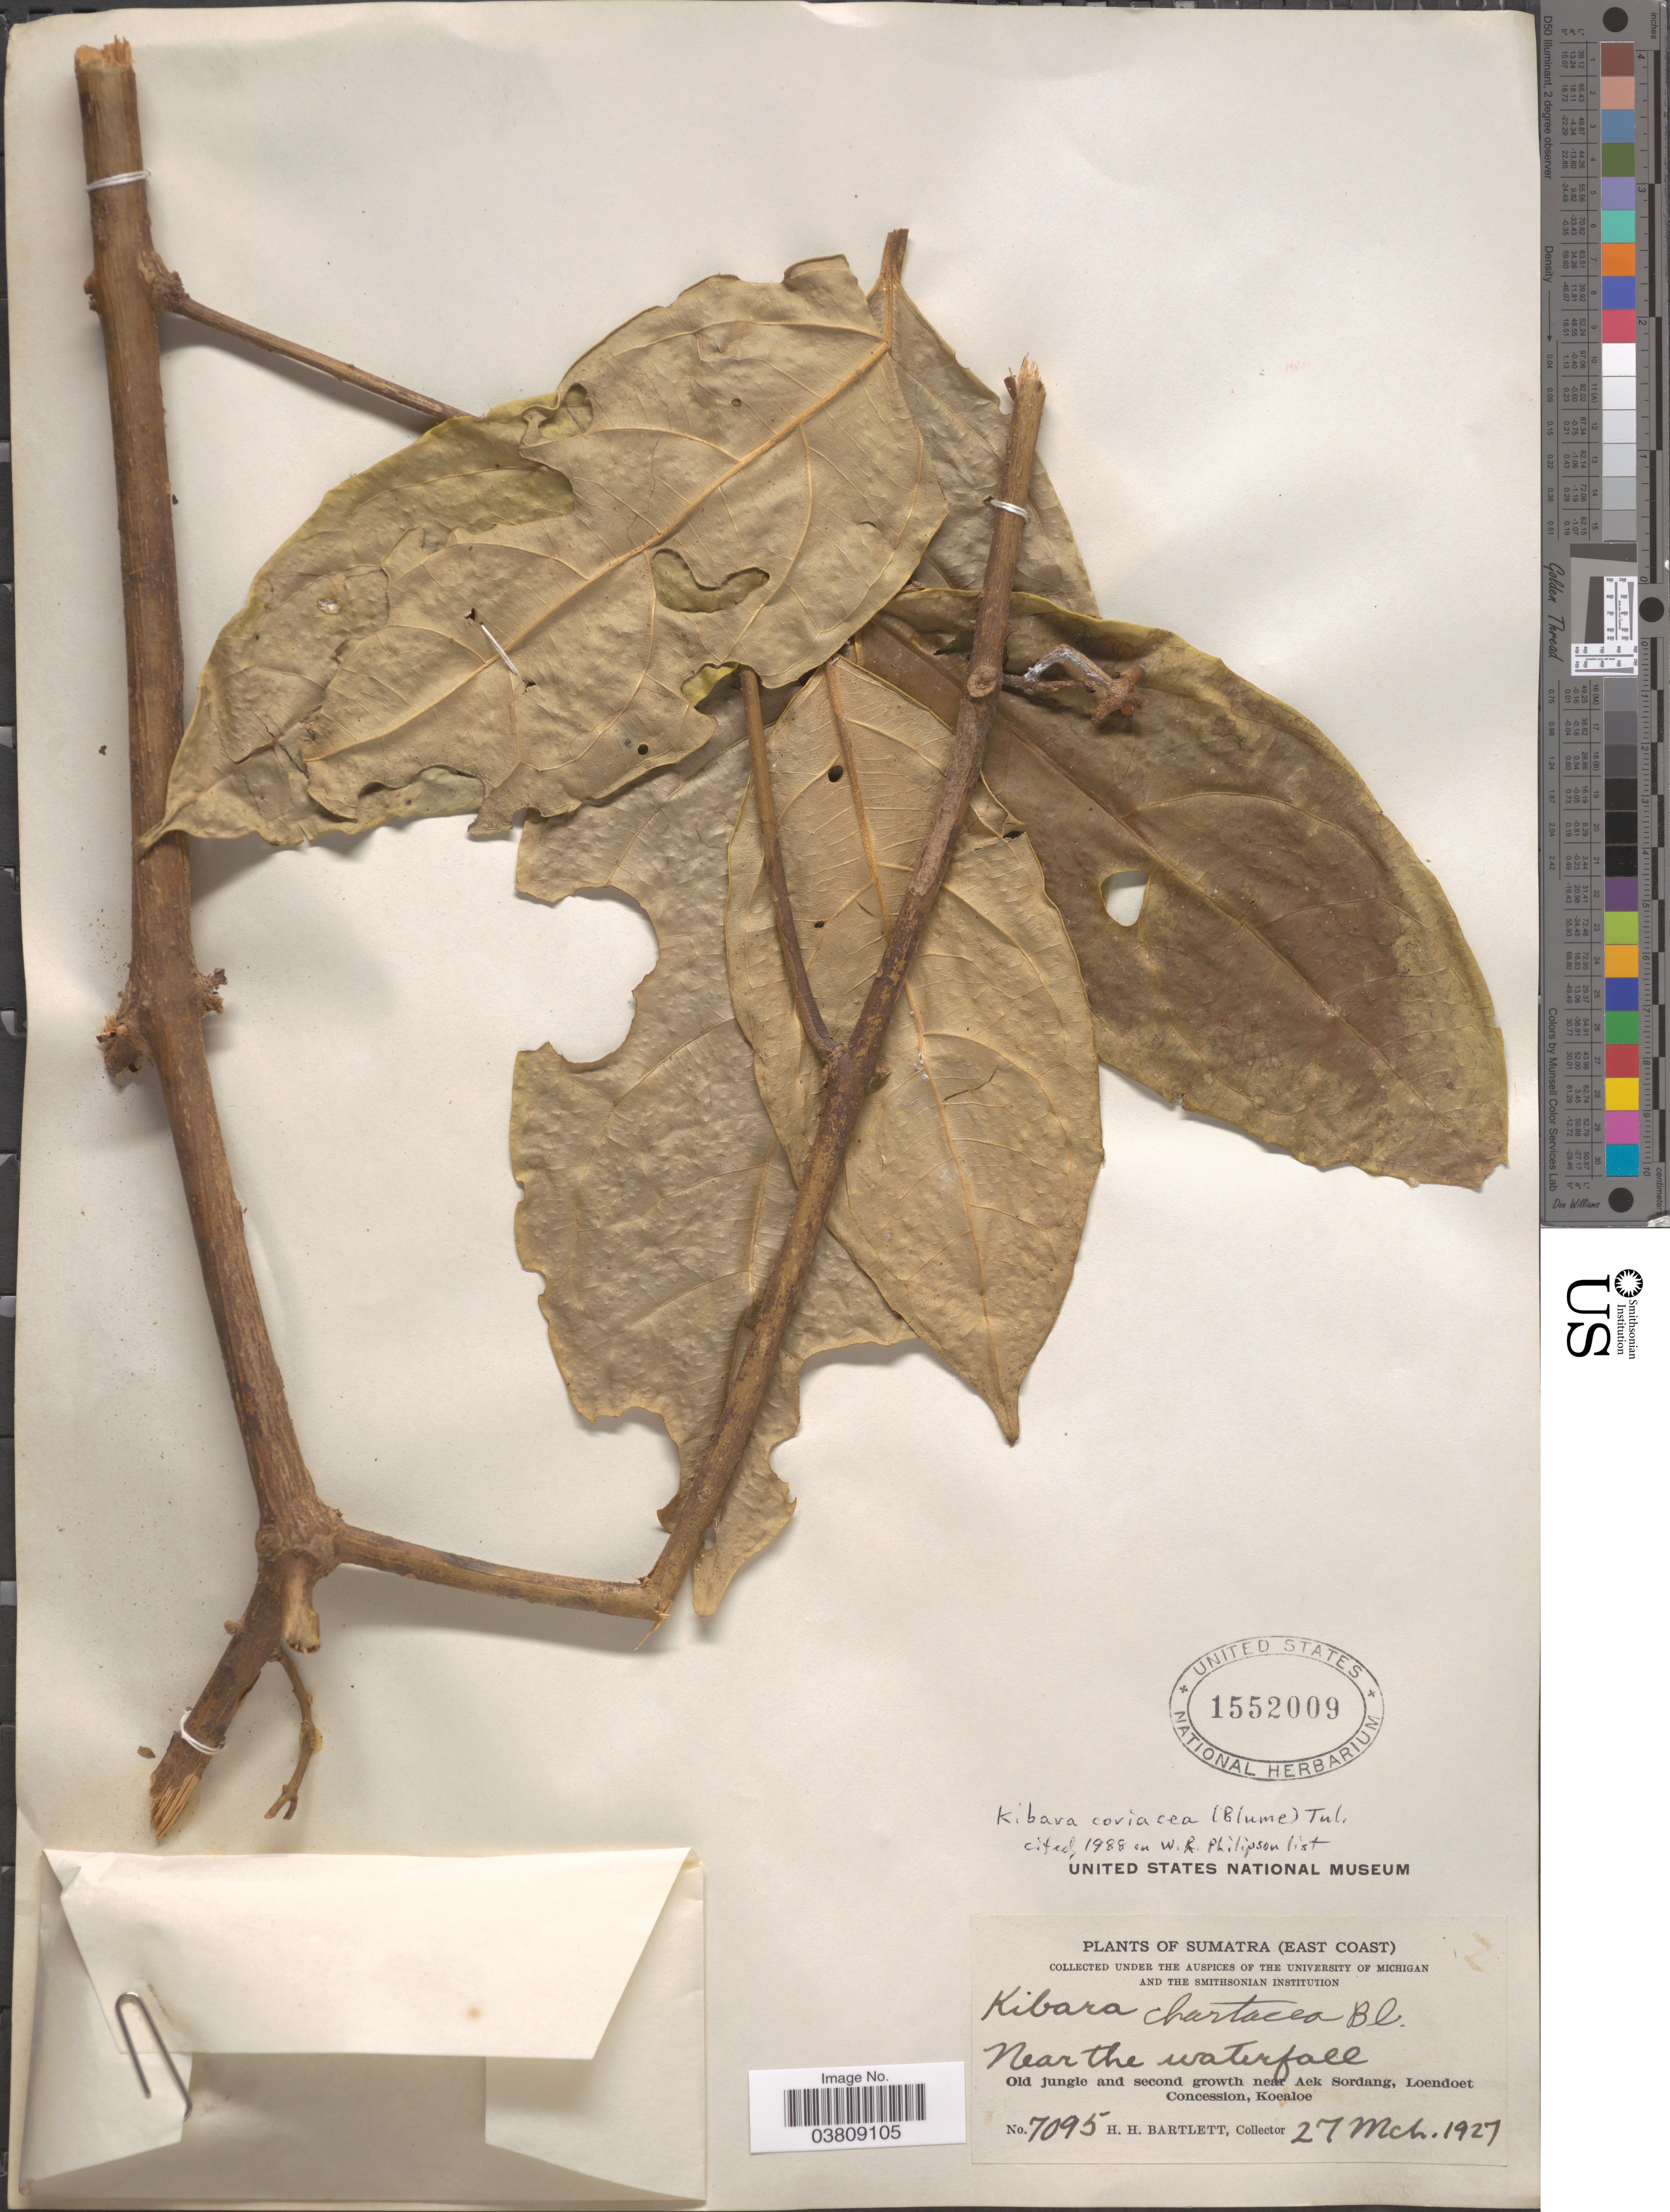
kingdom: Plantae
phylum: Tracheophyta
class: Magnoliopsida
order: Laurales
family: Monimiaceae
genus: Kibara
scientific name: Kibara coriacea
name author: (Blume) Hook. f. & Thomson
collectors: H. H. Bartlett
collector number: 7095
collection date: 1927-03-27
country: Indonesia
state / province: Sumatra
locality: Sumatra (East Coast). Near the waterfall. Old jungle and second growth nea Aek Sordang, Loendoet Concession, Koelaloe.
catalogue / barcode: US 1552009